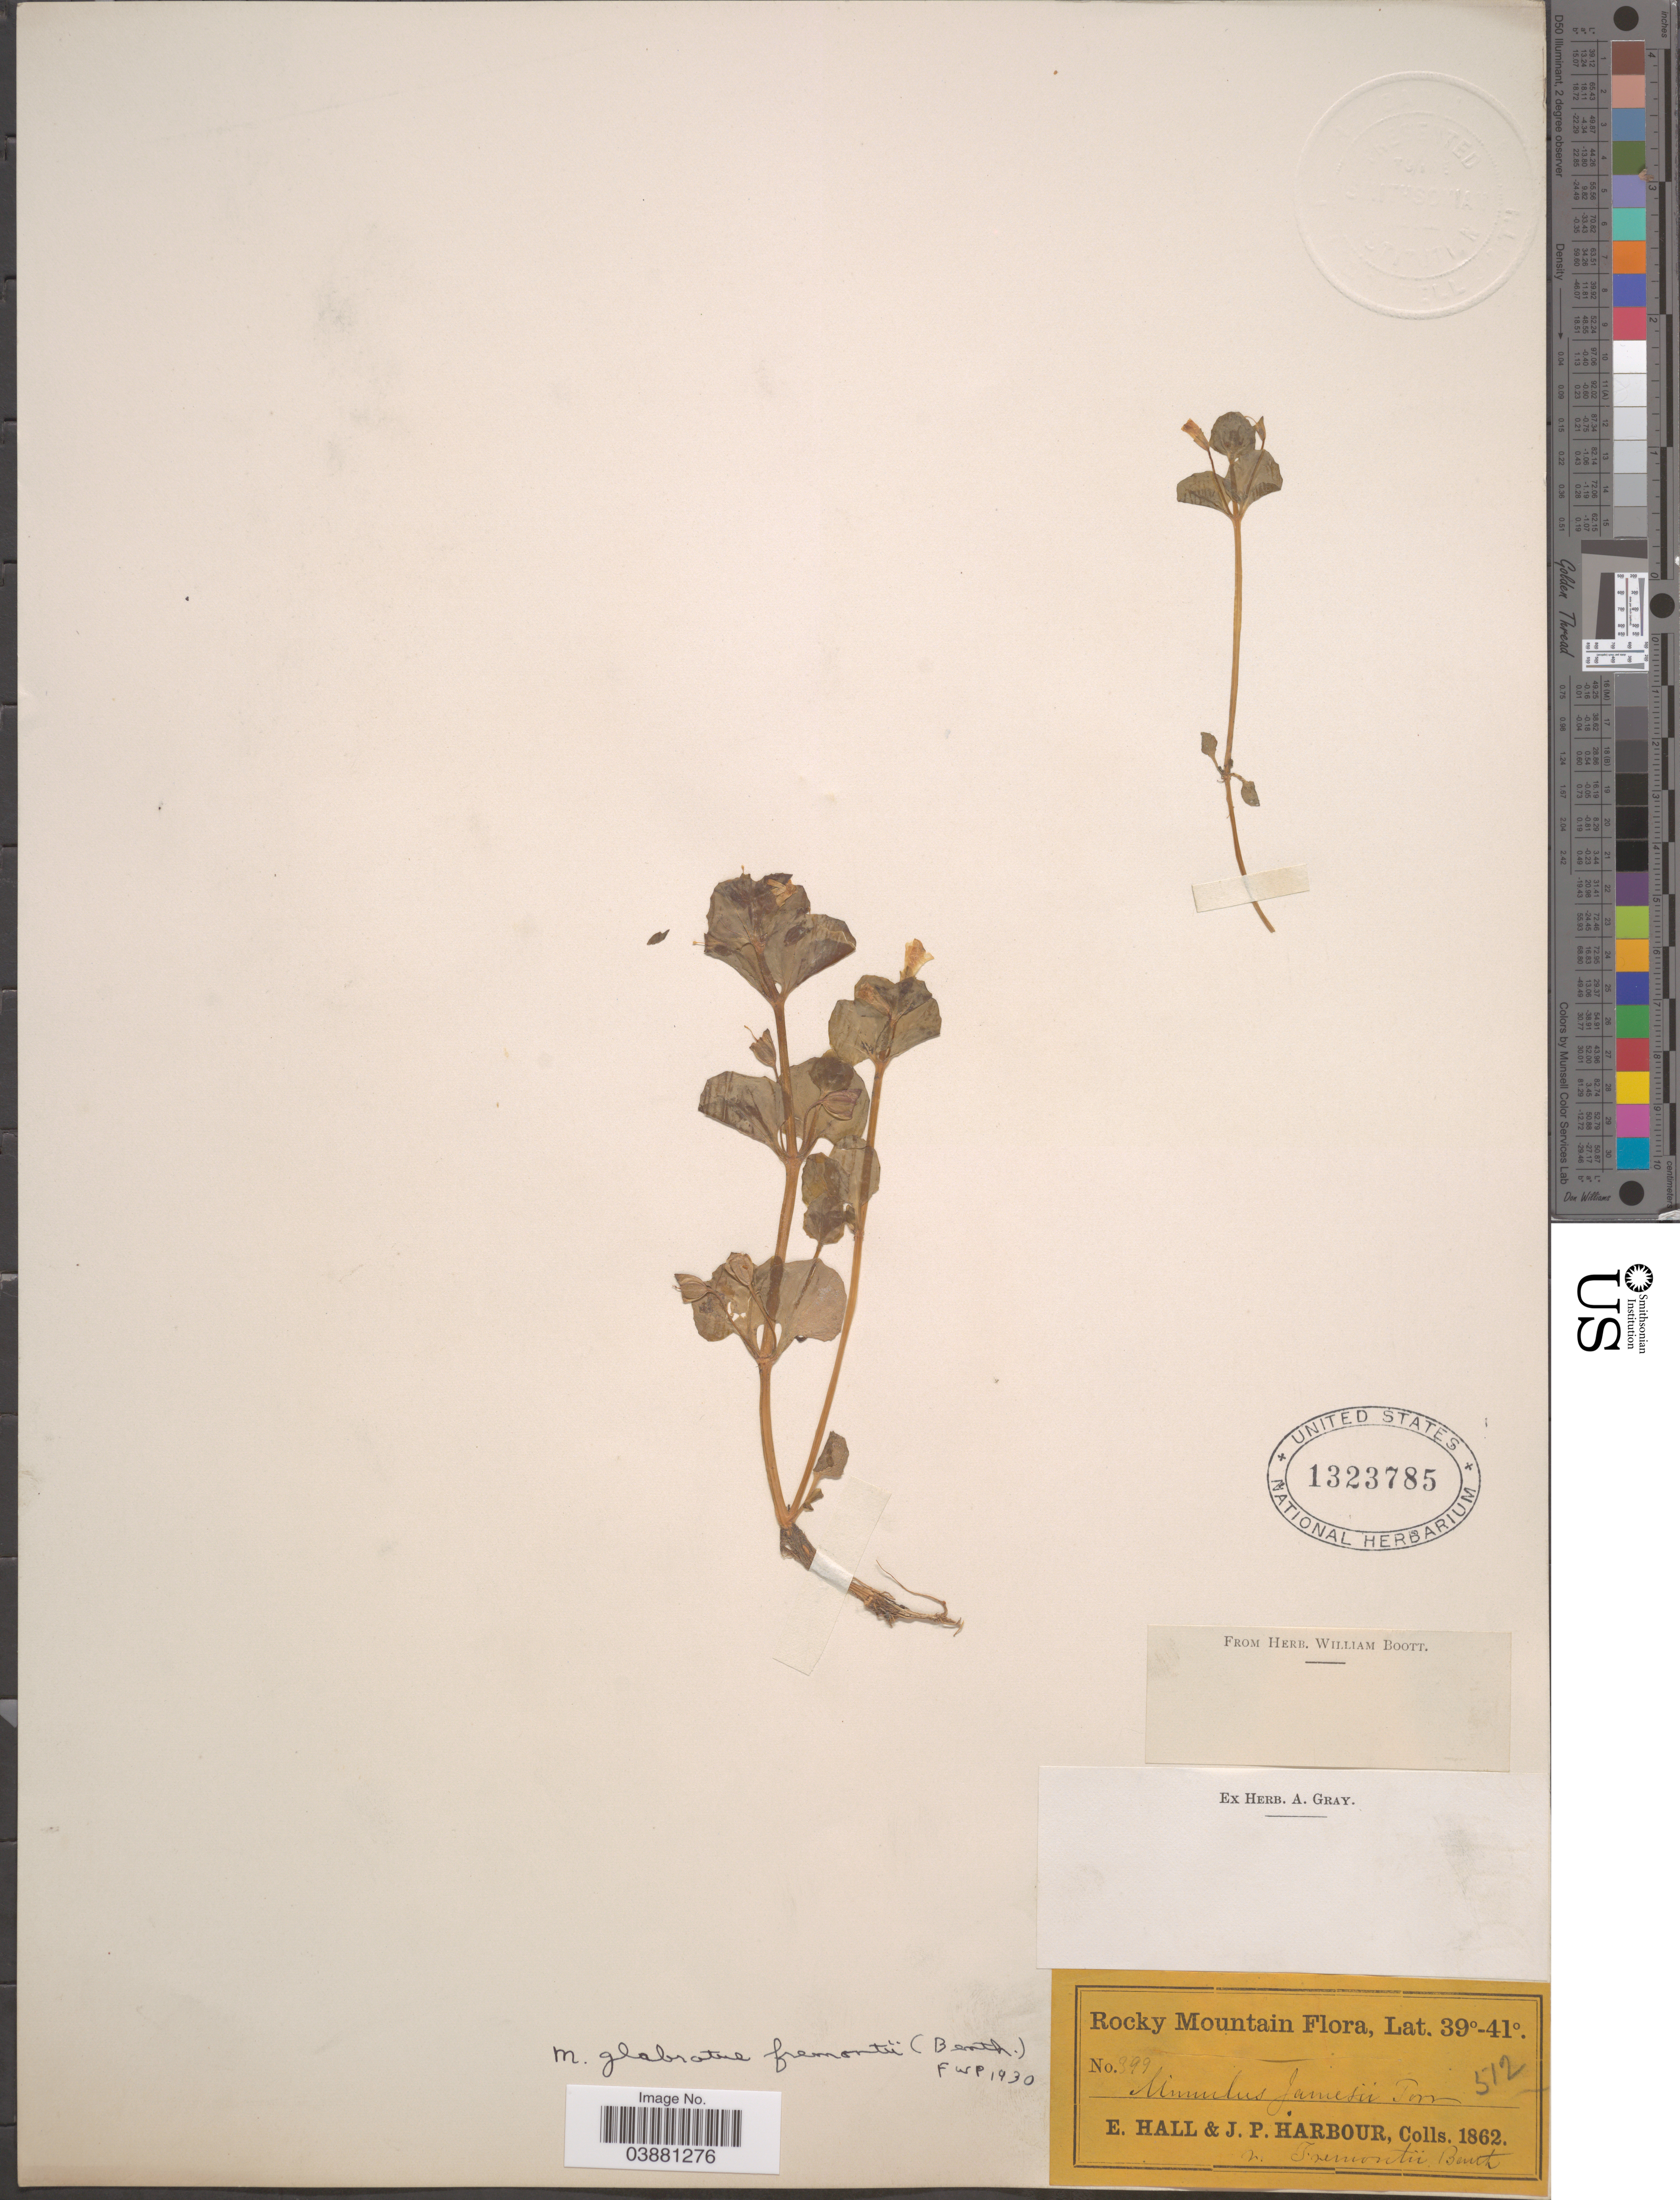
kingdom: Plantae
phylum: Tracheophyta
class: Magnoliopsida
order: Lamiales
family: Phrymaceae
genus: Mimulus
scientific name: Mimulus glabratus var. fremontii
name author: Kunth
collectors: E. Hall & J. Harbour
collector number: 399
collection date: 1862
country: United States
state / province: Colorado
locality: Rocky Mountain.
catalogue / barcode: US 1323785